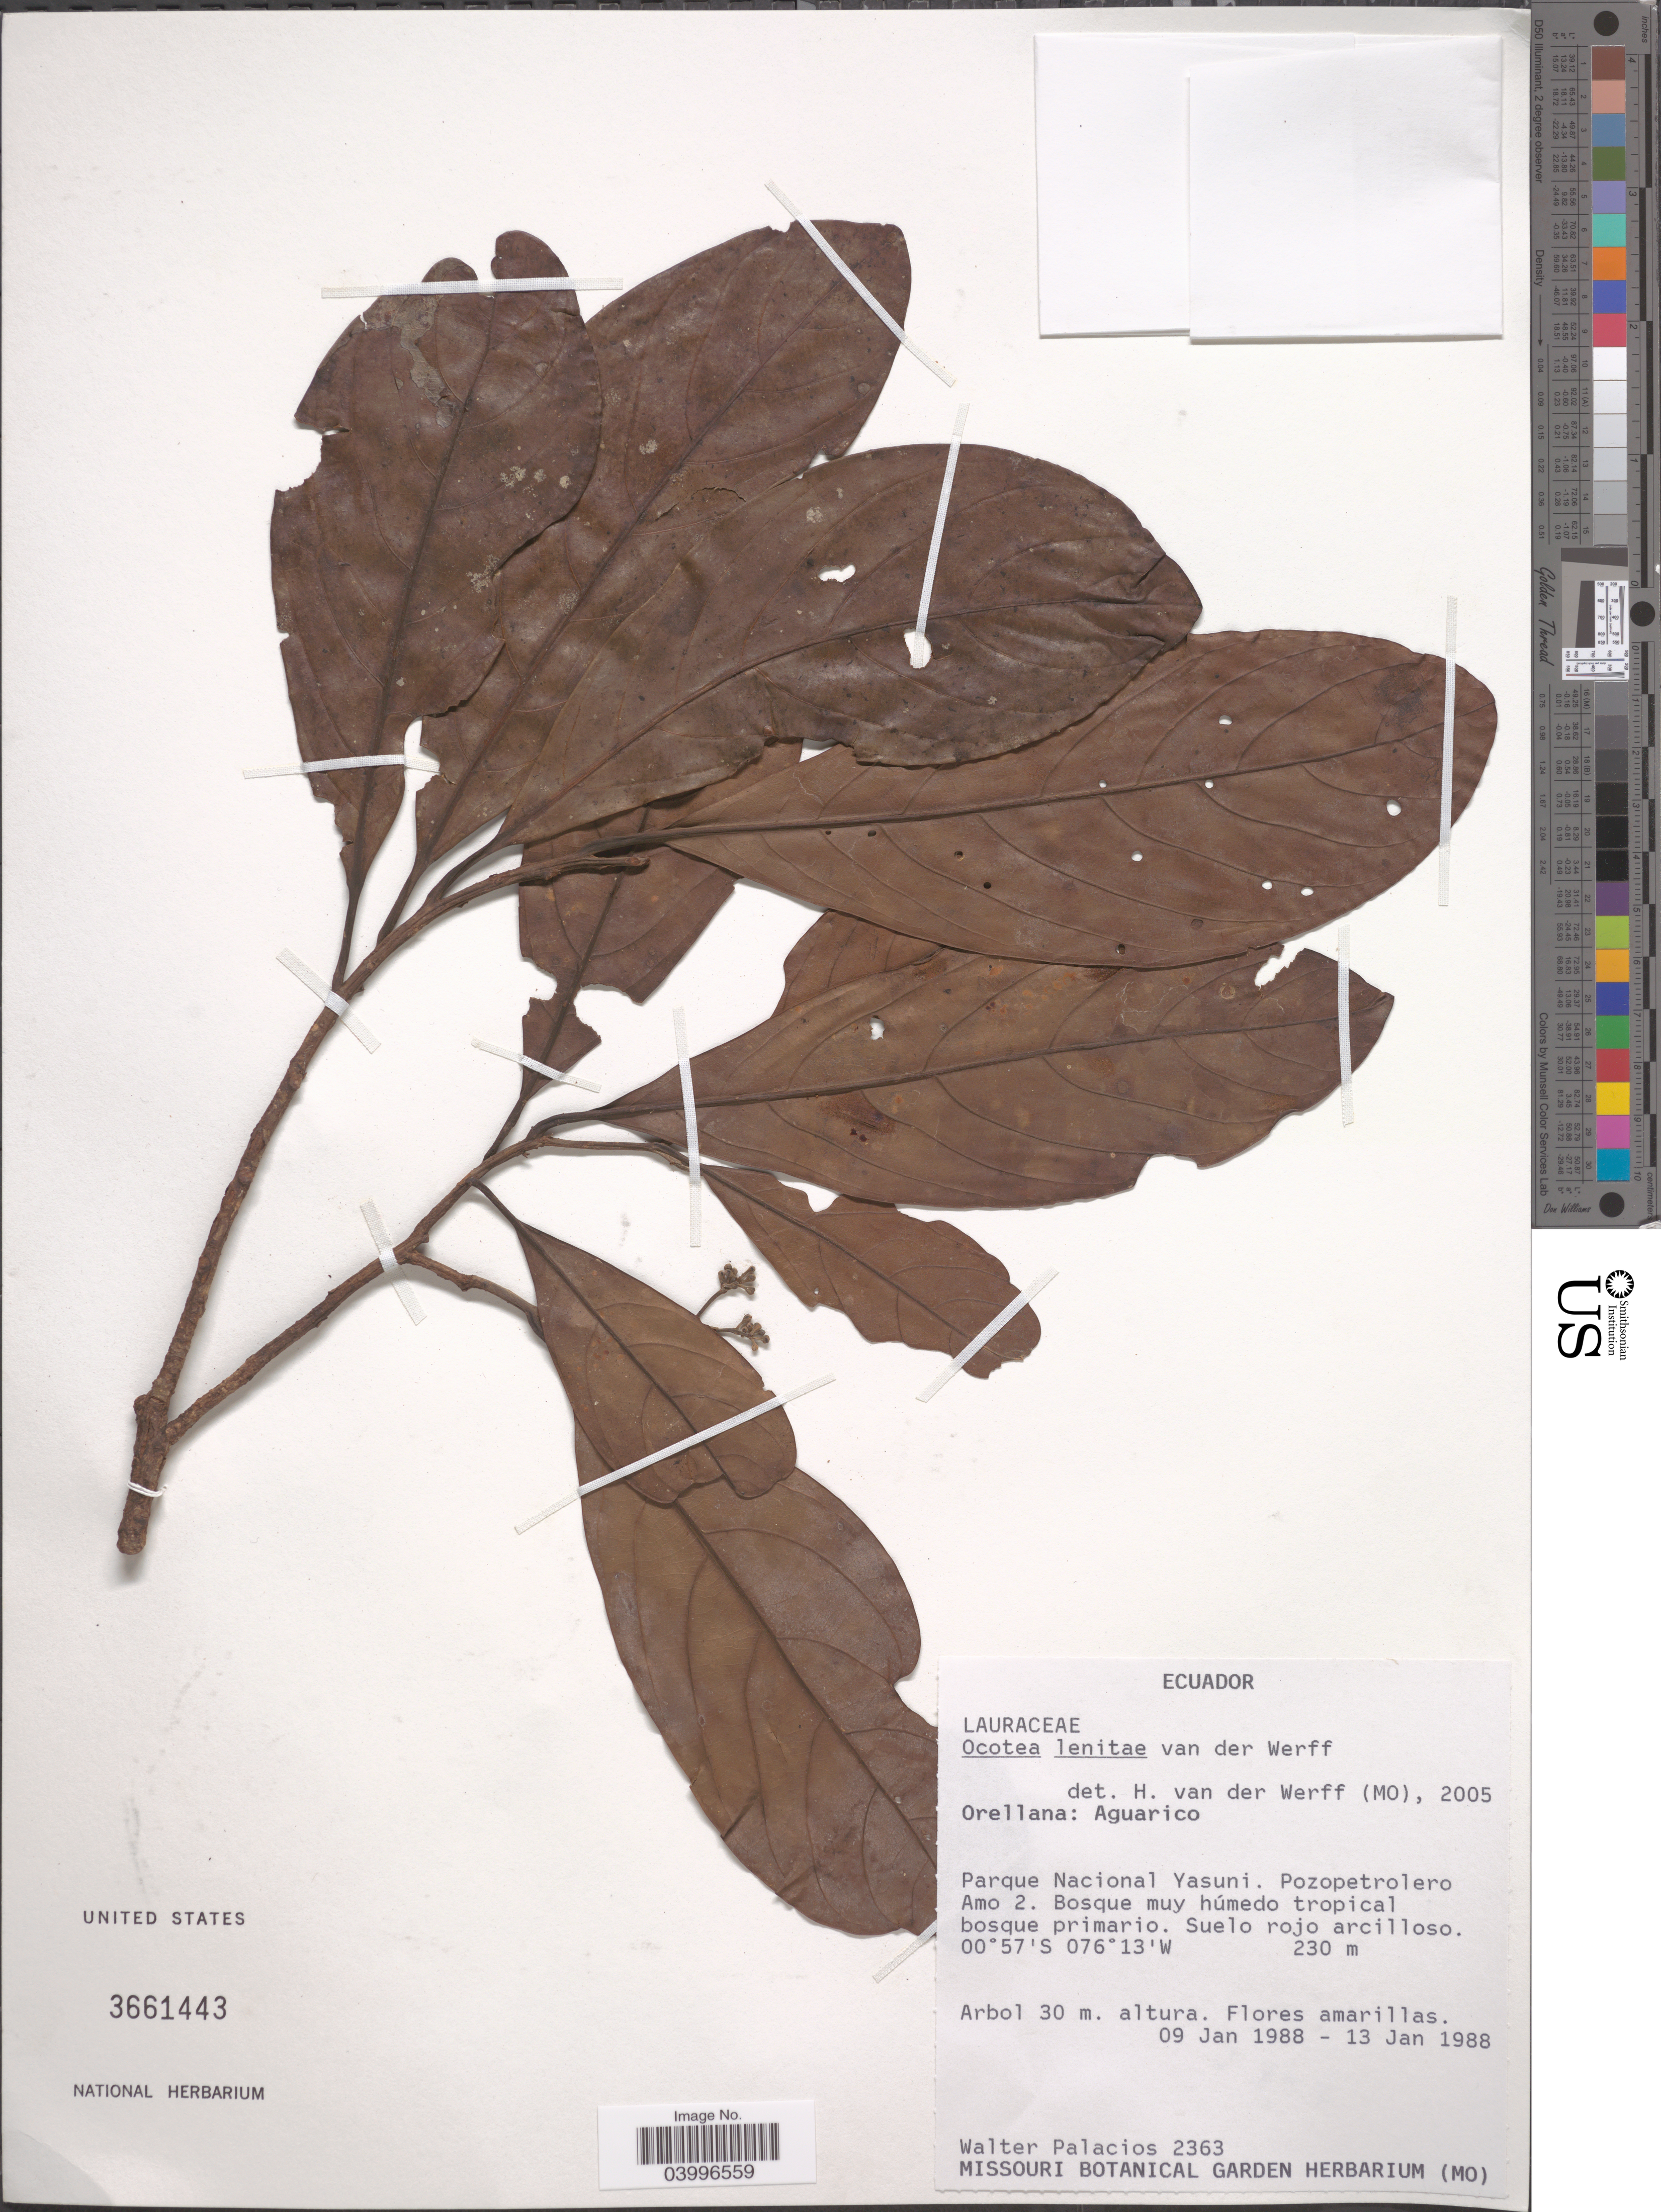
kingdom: Plantae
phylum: Tracheophyta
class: Magnoliopsida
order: Laurales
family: Lauraceae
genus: Ocotea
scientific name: Ocotea lenitae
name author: van der Werff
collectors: W. Palacios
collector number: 2363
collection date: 1988-01-09/1988-01-13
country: Ecuador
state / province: Orellana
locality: Aguarico. Parque Nacional Yasuni. Pozopetrolero Amo 2.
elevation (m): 230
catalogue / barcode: US 3661443